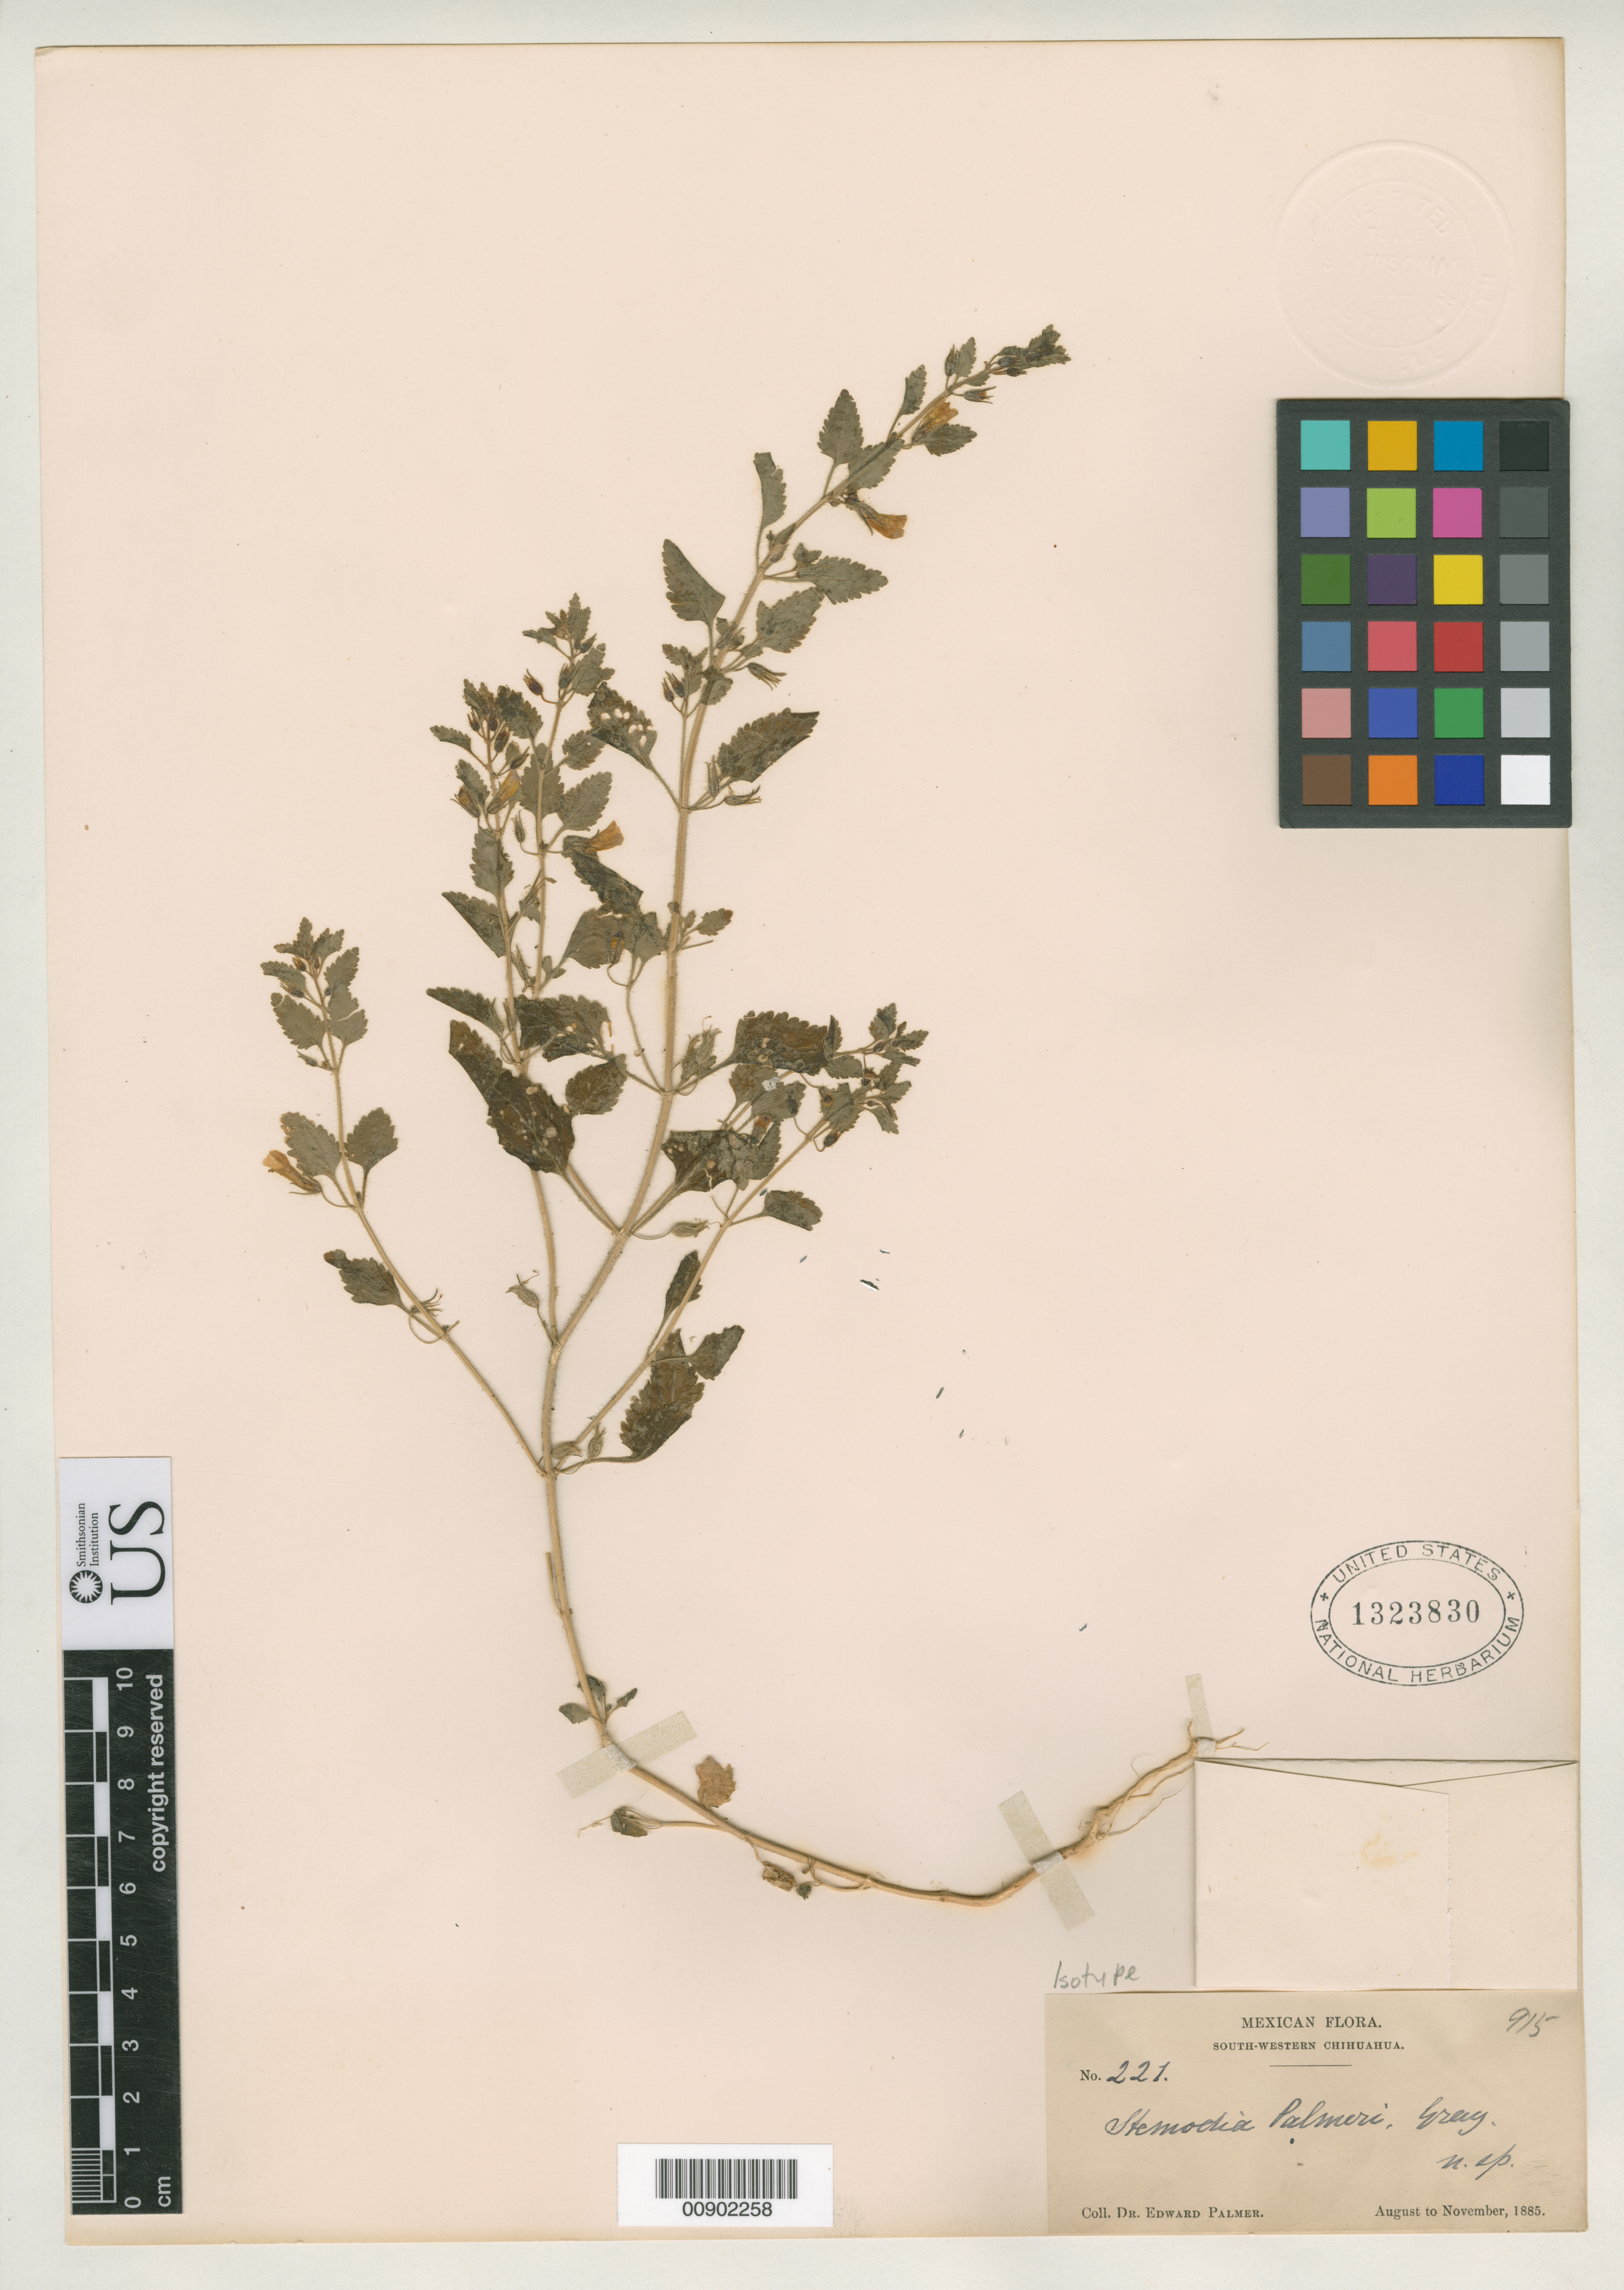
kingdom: Plantae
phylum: Tracheophyta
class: Magnoliopsida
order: Lamiales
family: Plantaginaceae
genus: Stemodia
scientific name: Stemodia palmeri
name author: A. Gray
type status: Isolectotype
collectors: E. Palmer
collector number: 221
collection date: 1885-08/1885-11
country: Mexico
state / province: Chihuahua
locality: South-western Chihuahua.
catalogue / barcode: US 1323830